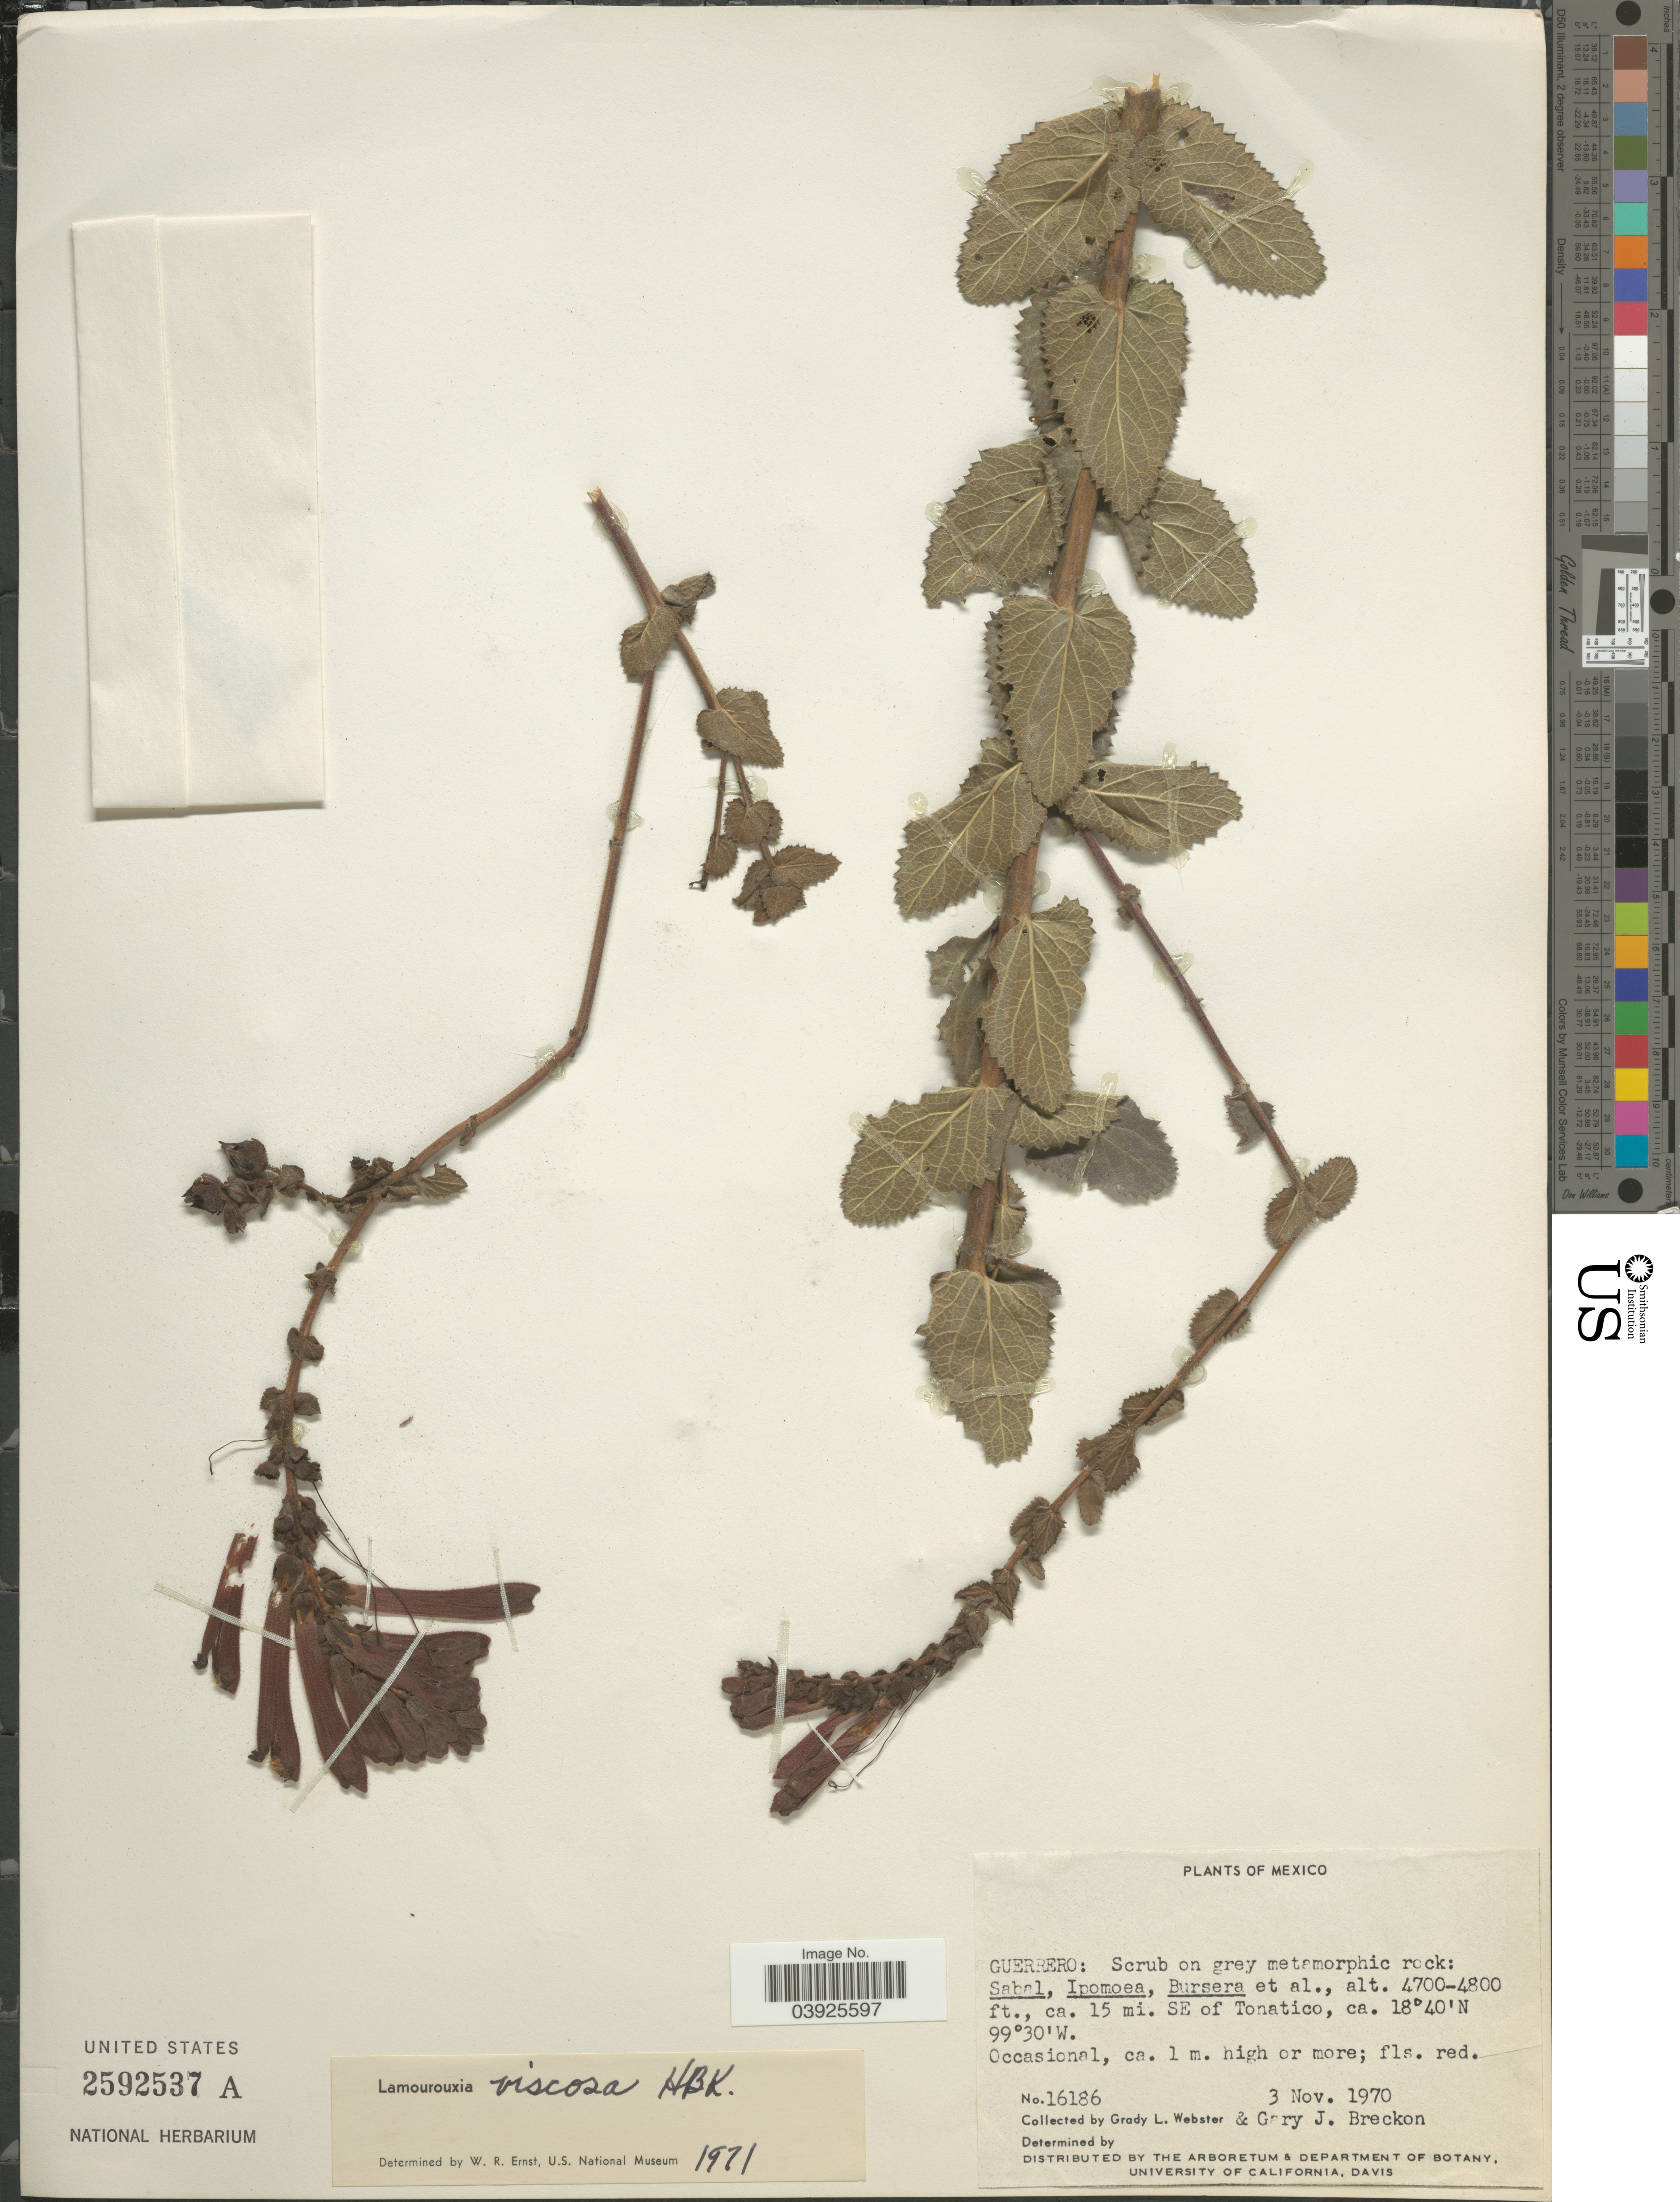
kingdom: Plantae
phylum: Tracheophyta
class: Magnoliopsida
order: Lamiales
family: Orobanchaceae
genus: Lamourouxia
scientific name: Lamourouxia viscosa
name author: Kunth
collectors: G. L. Webster & G. Breckon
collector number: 16186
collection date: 1970-11-03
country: Mexico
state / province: Guerrero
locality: Ca. 15 mi. SE of Tonatico.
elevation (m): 1433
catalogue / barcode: US 2592437A